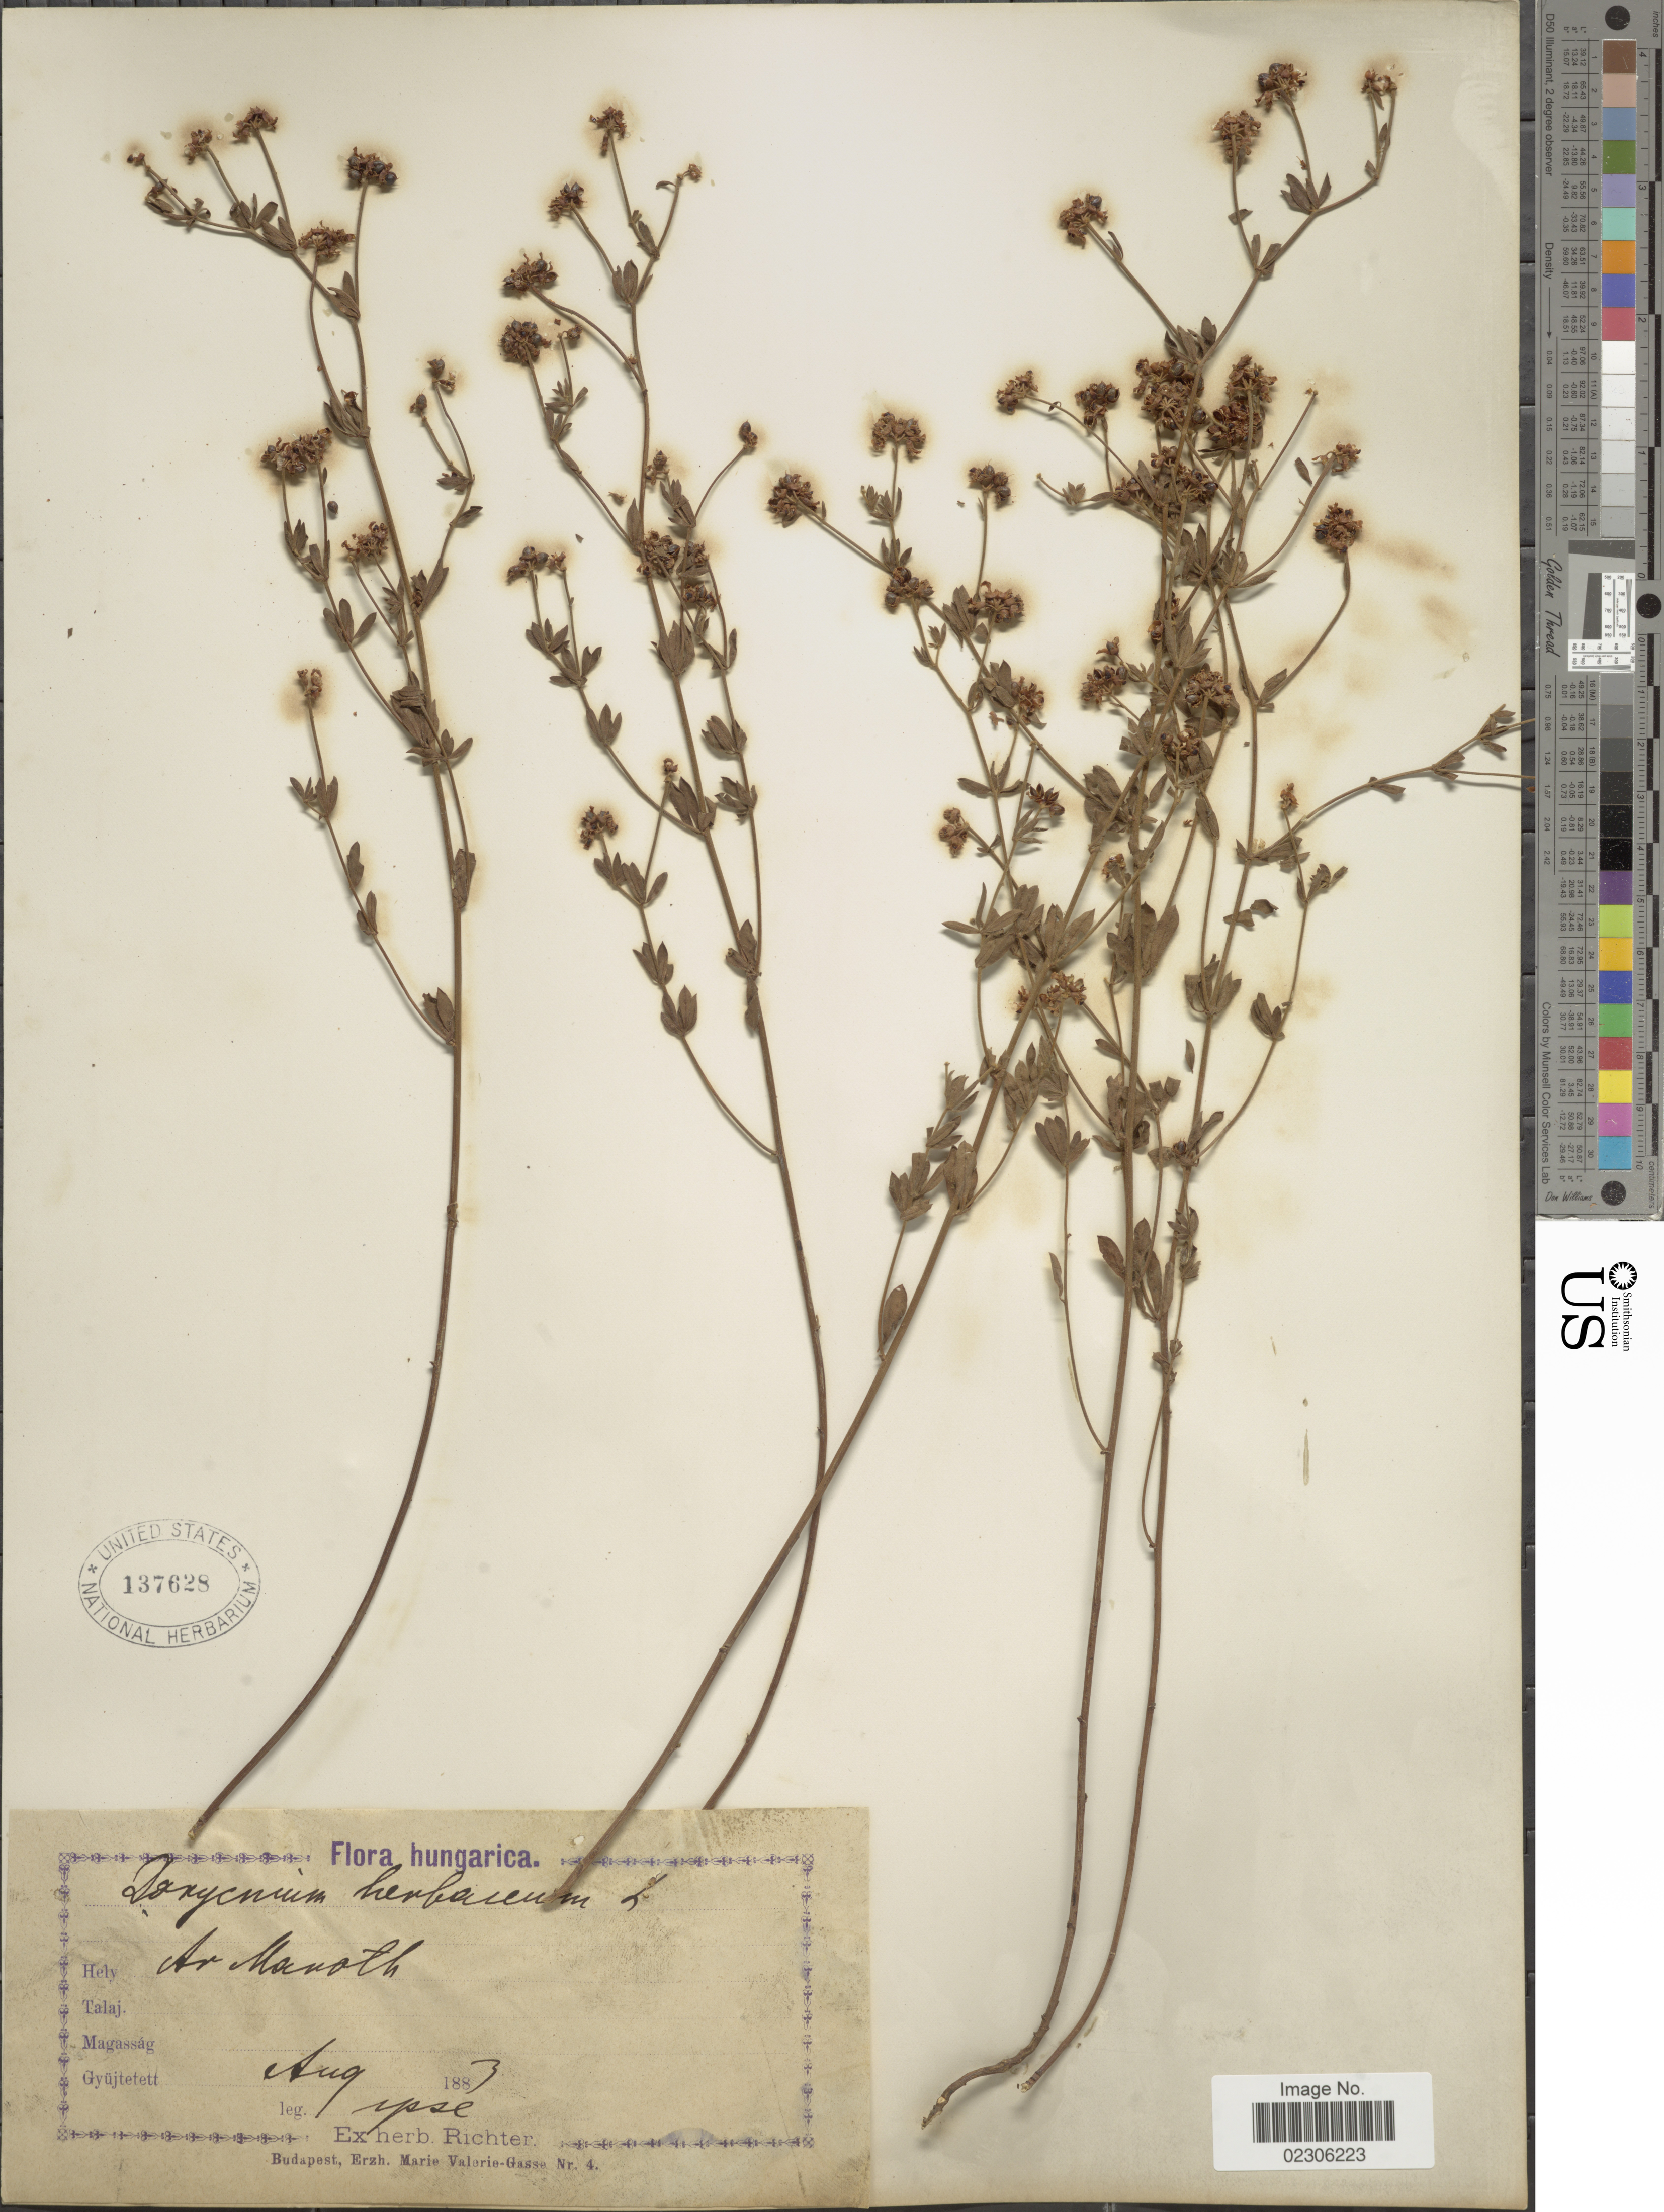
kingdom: Plantae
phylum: Tracheophyta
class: Magnoliopsida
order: Fabales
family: Fabaceae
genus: Dorycnium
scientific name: Dorycnium herbaceum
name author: Vill.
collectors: -. Ipse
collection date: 1883-08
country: Hungary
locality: Ar Manoth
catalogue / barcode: US 137628